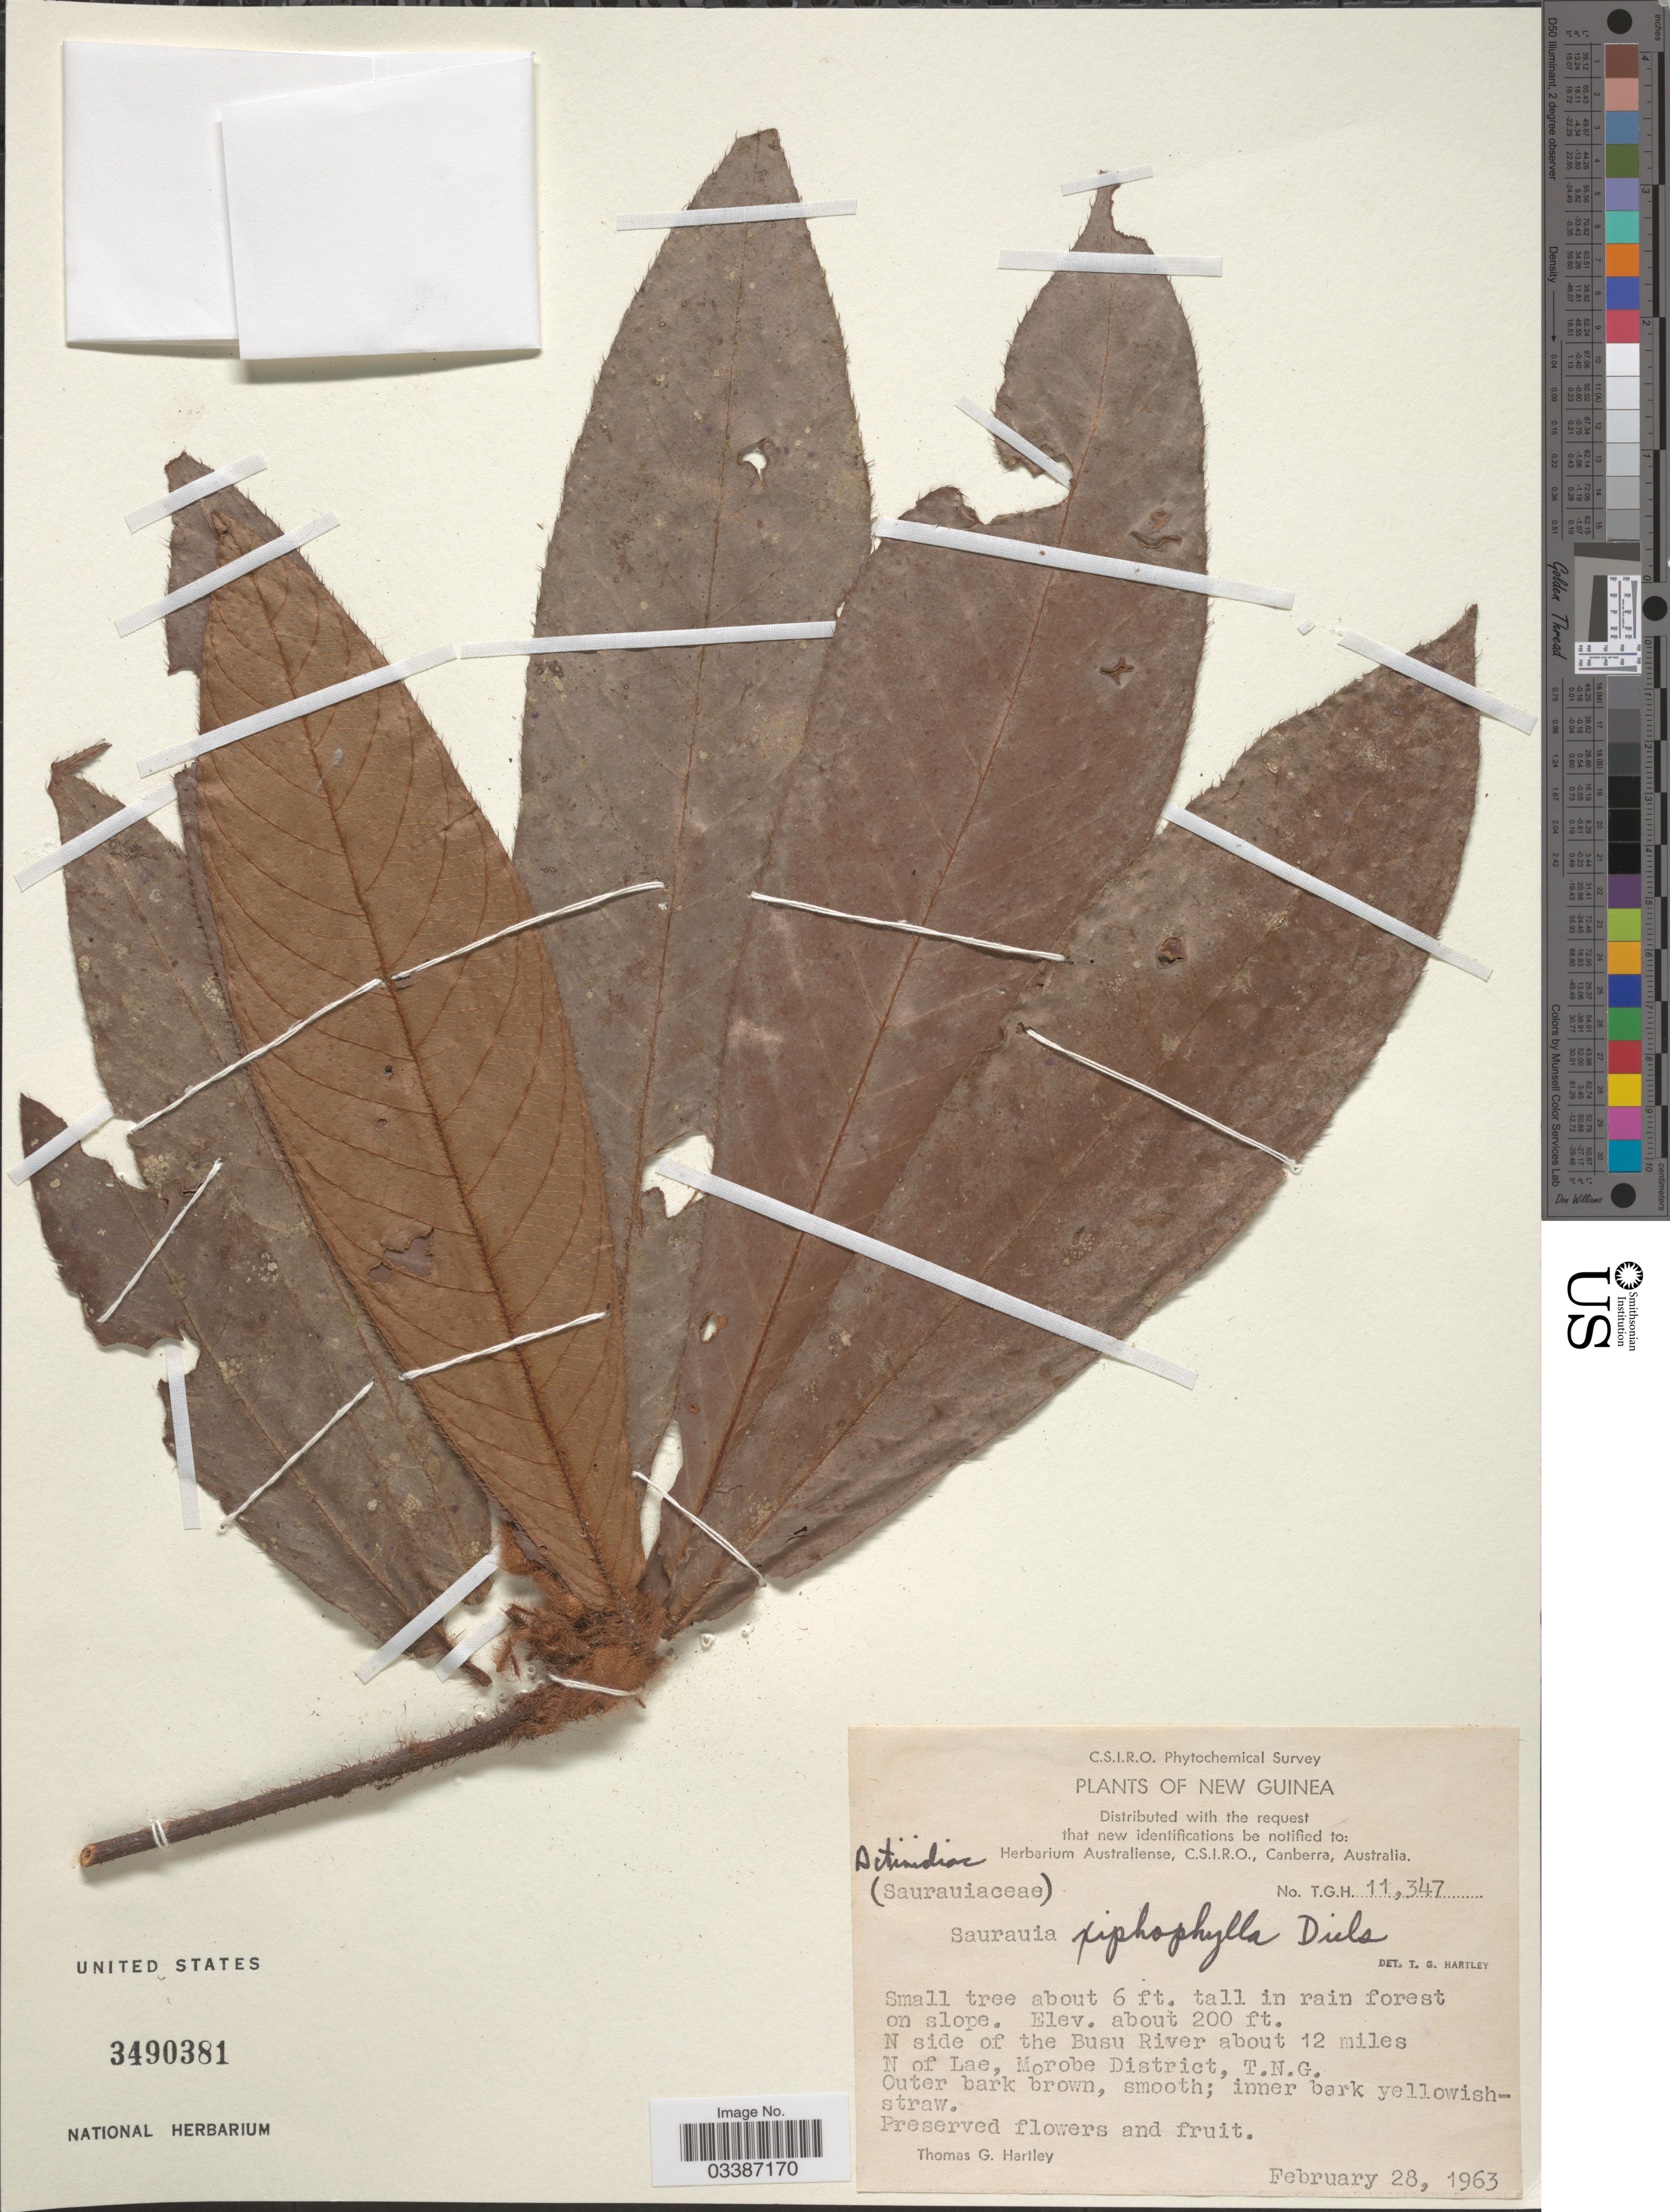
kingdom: Plantae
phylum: Tracheophyta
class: Magnoliopsida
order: Ericales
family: Actinidiaceae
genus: Saurauia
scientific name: Saurauia xiphophylla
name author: Diels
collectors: T. Hartley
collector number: TGH 11347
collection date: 1963-02-28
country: Papua New Guinea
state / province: Morobe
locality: N side of the Busu River about 12 miles N of Lae, Morobe District, T.N.G.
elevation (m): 61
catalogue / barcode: US 3490381